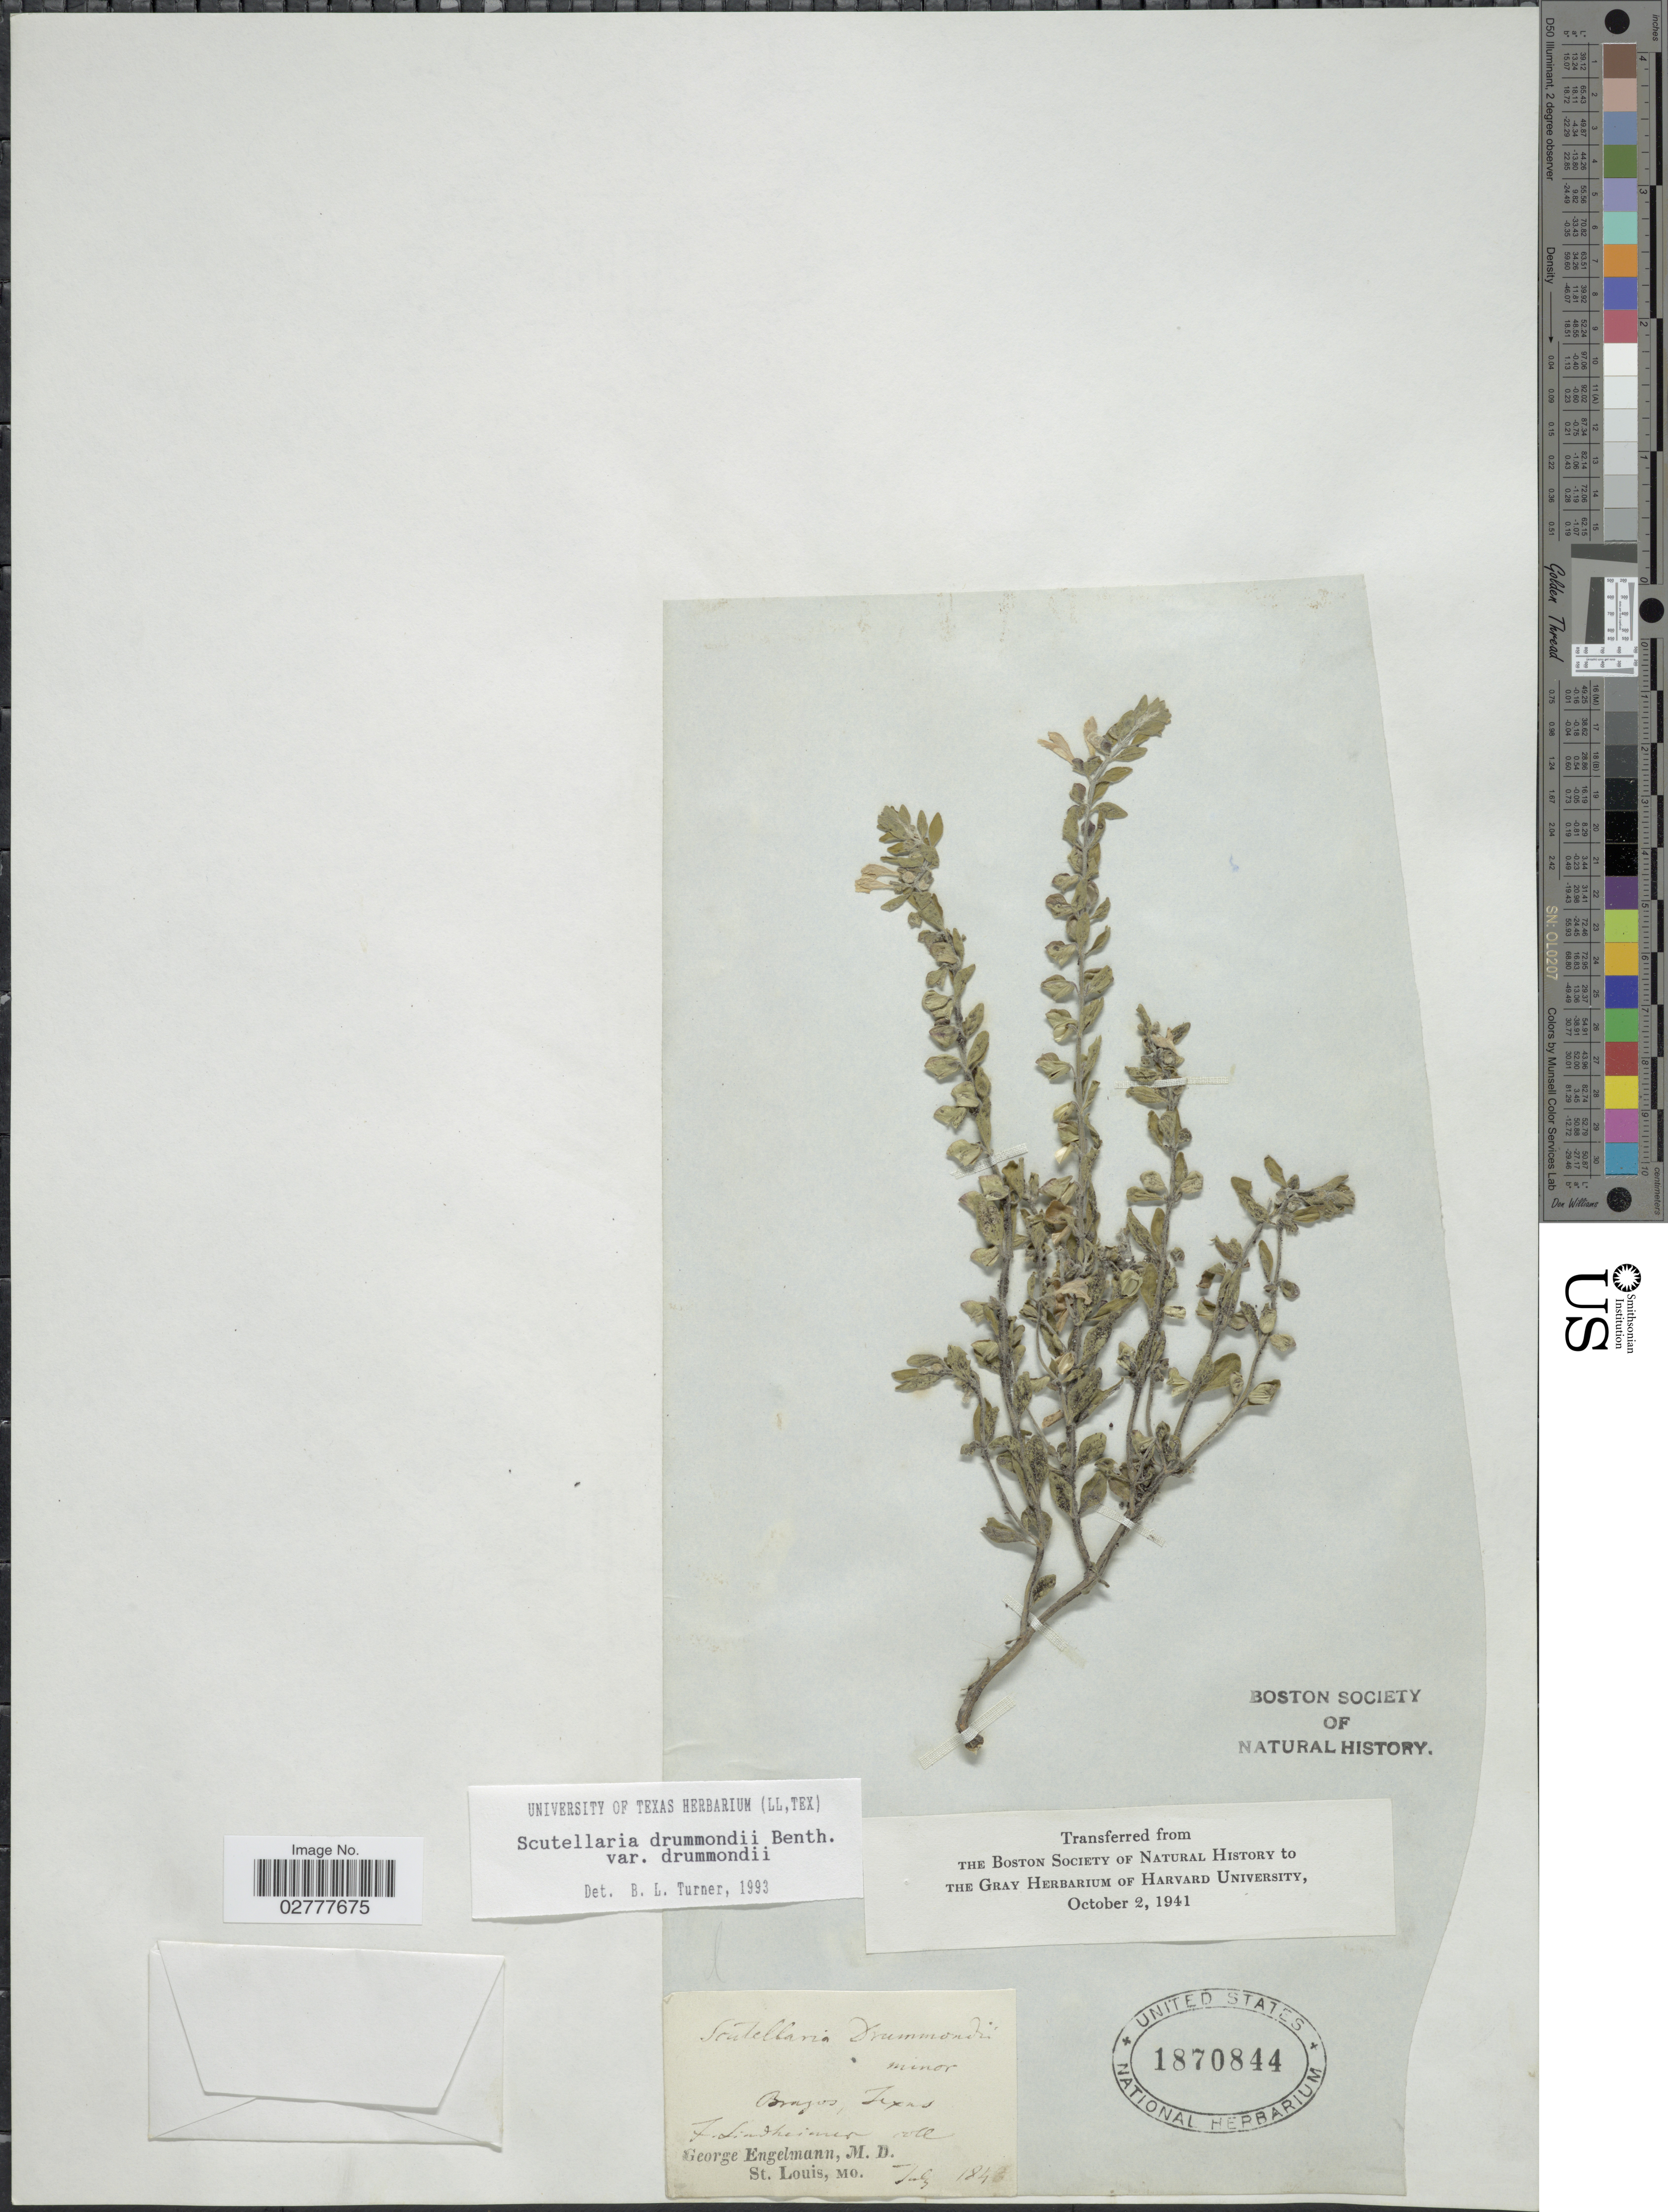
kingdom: Plantae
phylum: Tracheophyta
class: Magnoliopsida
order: Lamiales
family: Lamiaceae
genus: Scutellaria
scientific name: Scutellaria drummondii var. drummondii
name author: Benth.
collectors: F. Lindheimer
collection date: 1843-07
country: United States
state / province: Texas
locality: Brazos.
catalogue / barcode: US 1870844